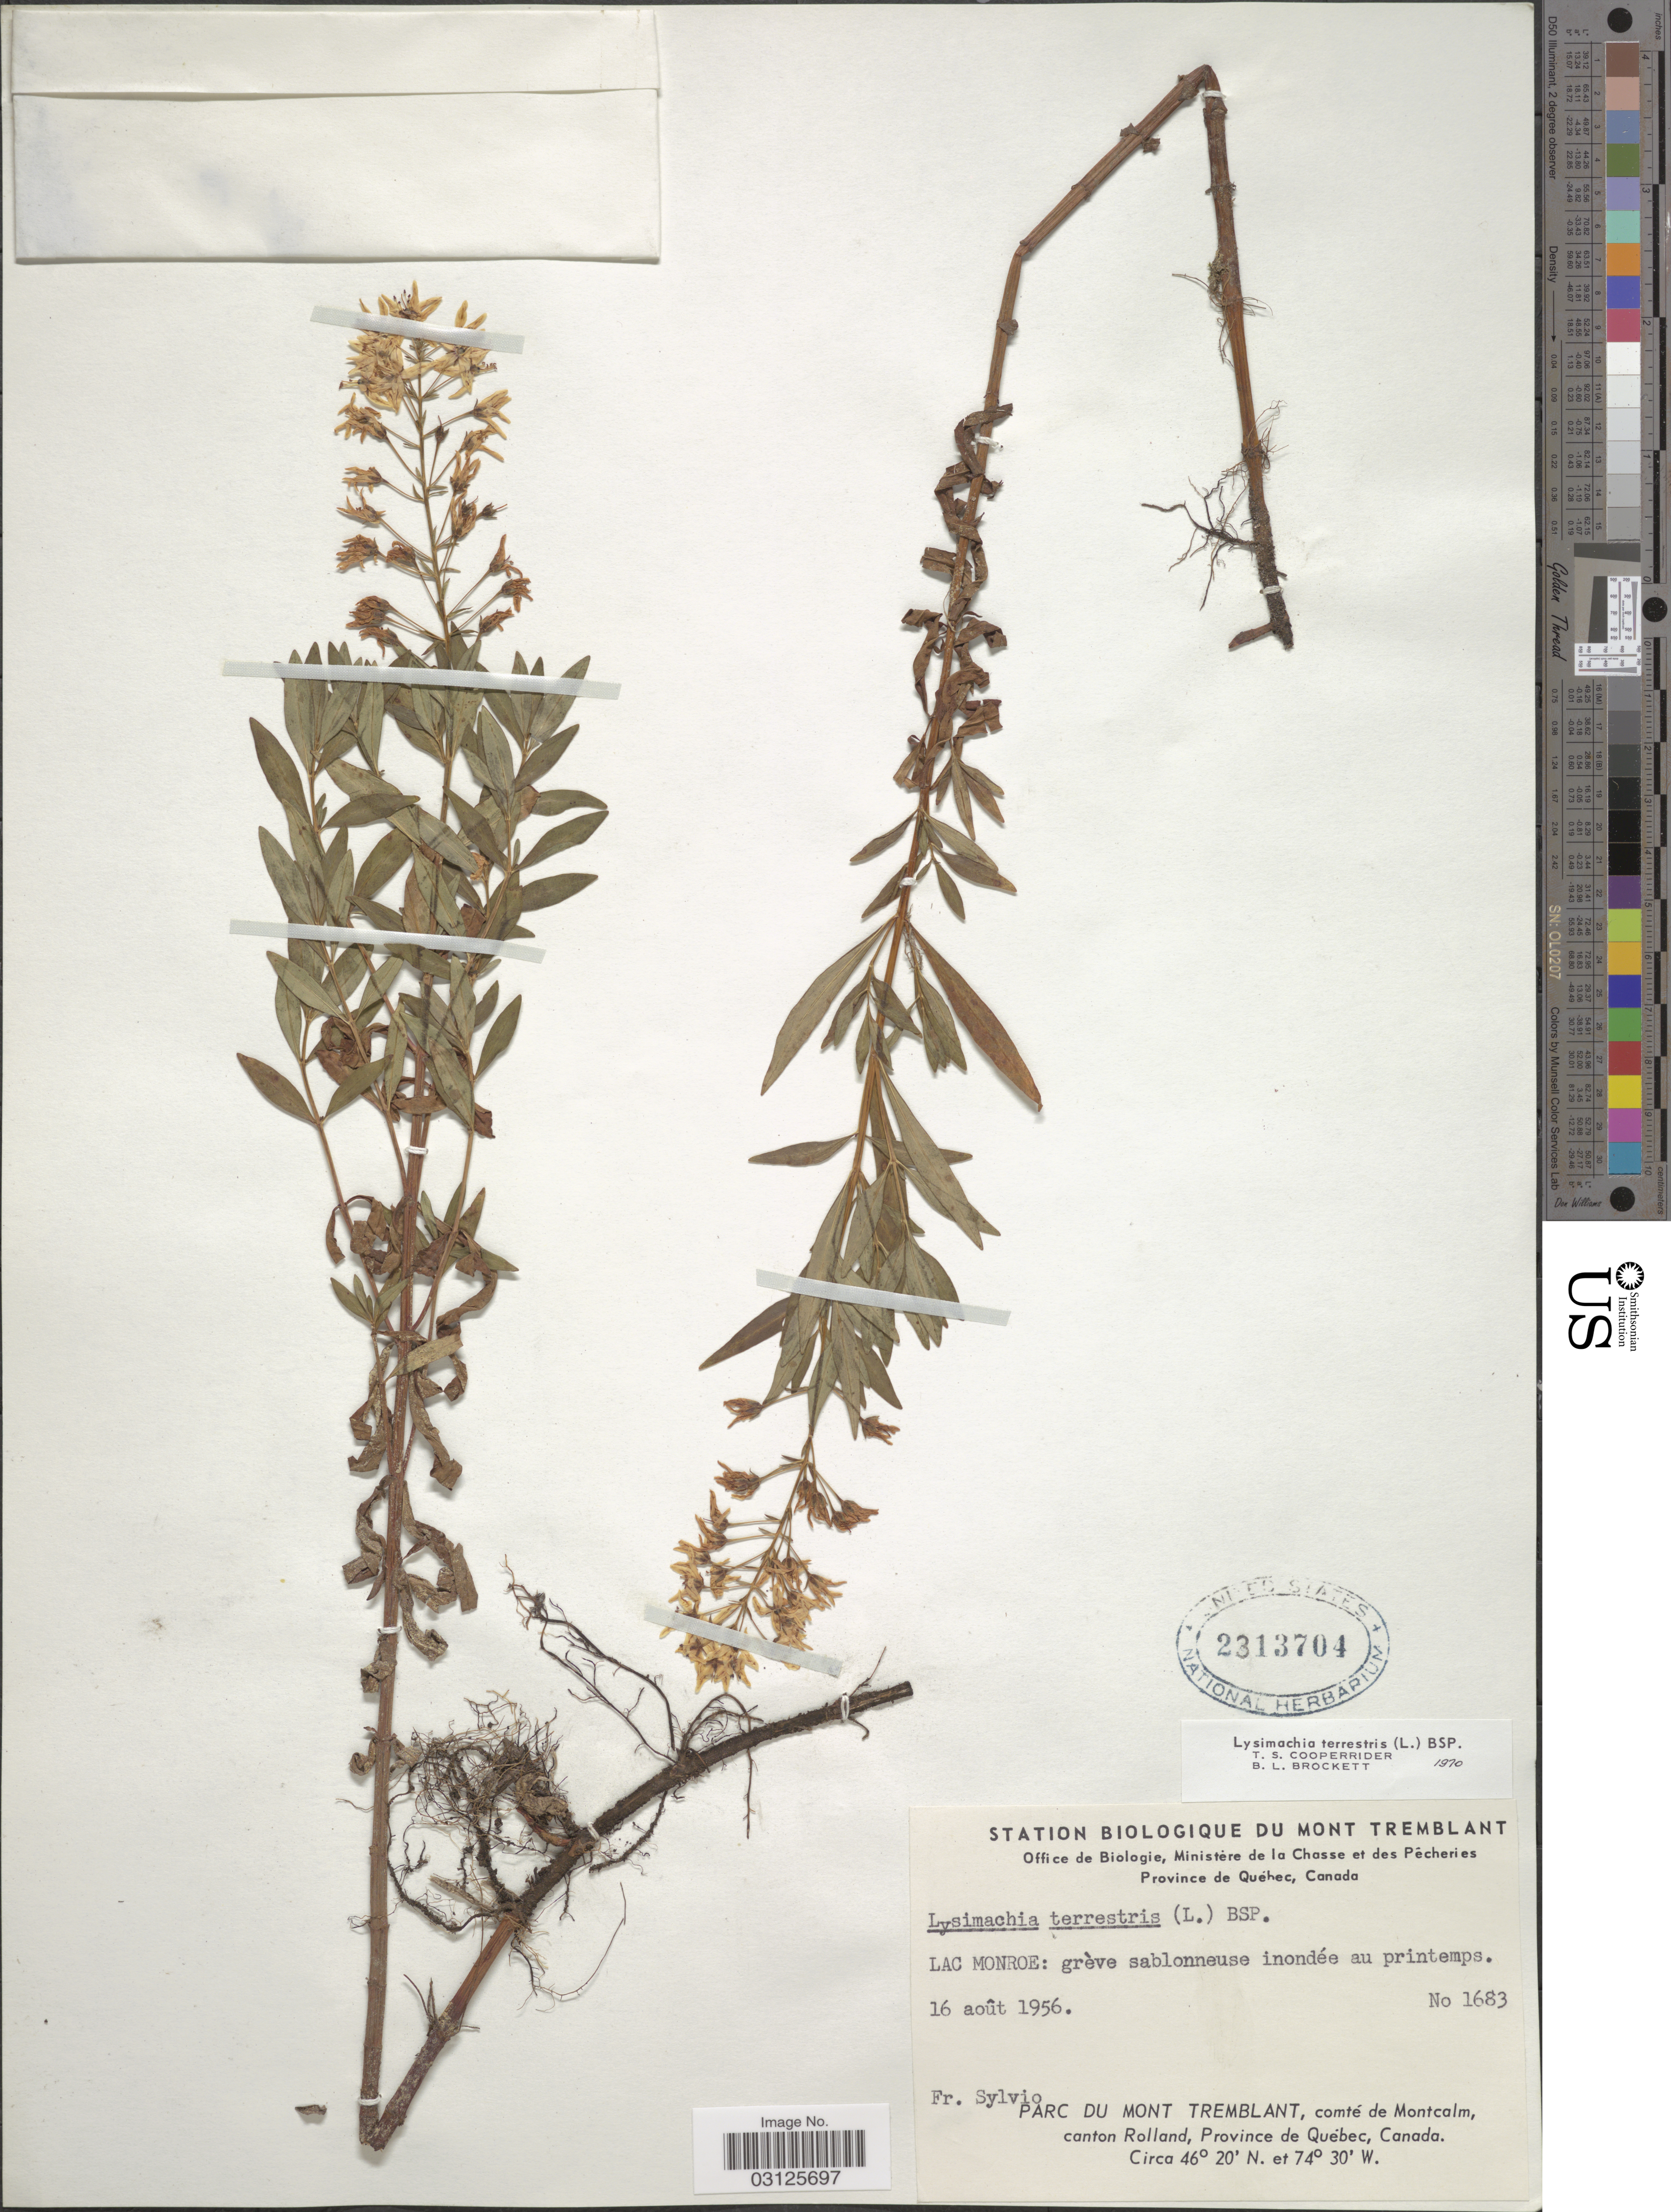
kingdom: Plantae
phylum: Tracheophyta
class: Magnoliopsida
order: Ericales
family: Primulaceae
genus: Lysimachia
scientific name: Lysimachia terrestris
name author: (L.) Britton, Stearns & Poggenb.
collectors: B. Sylvio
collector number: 1683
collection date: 1956-08-16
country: Canada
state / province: Quebec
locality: Lac Monroe: grève sablonneuse inondée au printemps. Parc du Mont Tremblant, comté de Montcalm, canton Rolland.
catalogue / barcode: US 2313704